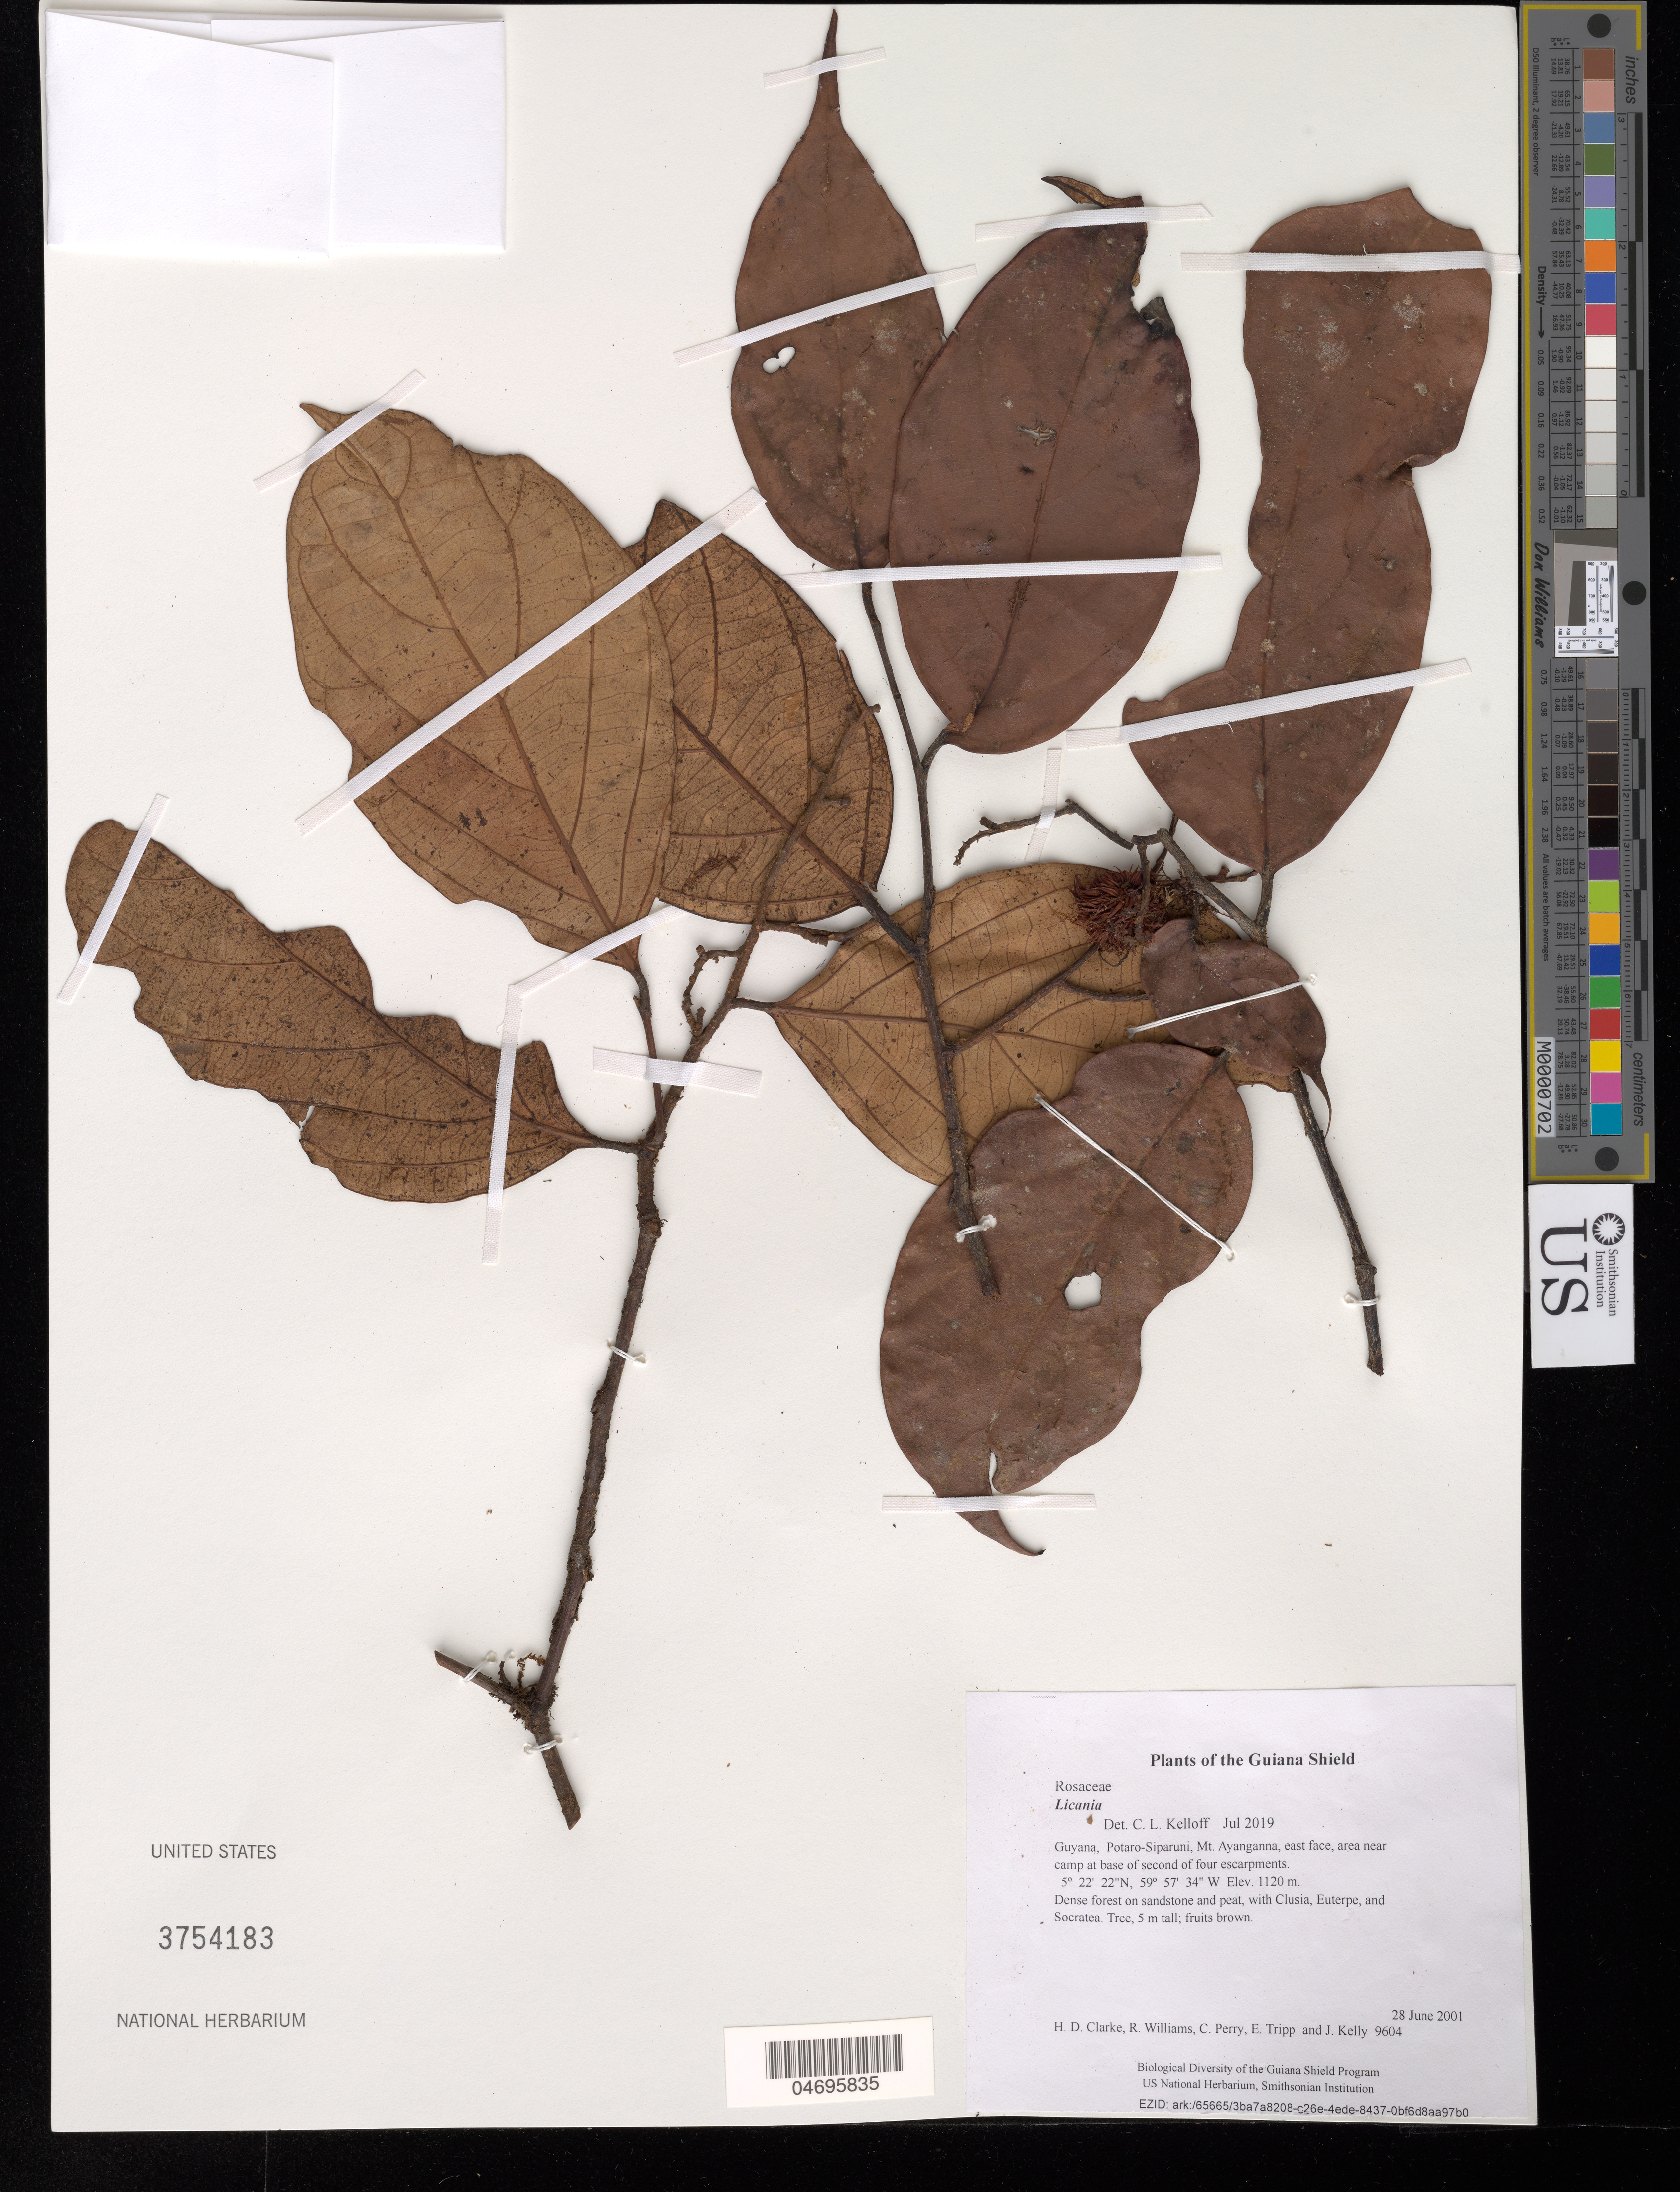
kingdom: Plantae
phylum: Tracheophyta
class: Magnoliopsida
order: Malpighiales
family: Chrysobalanaceae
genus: Licania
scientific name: Licania sp.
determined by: Kelloff, C. L.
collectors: H. D. Clarke, R. Williams, C. Perry, E. Tripp & J. Kelly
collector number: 9604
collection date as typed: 28 June 2001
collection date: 2001-06-28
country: Guyana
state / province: Potaro-Siparuni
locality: Mt. Ayanganna, east face, area near camp at base of second of four escarpments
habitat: Dense forest on sandstone and peat, with Clusia, Euterpe, and Socratea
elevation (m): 1120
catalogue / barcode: US 3754183